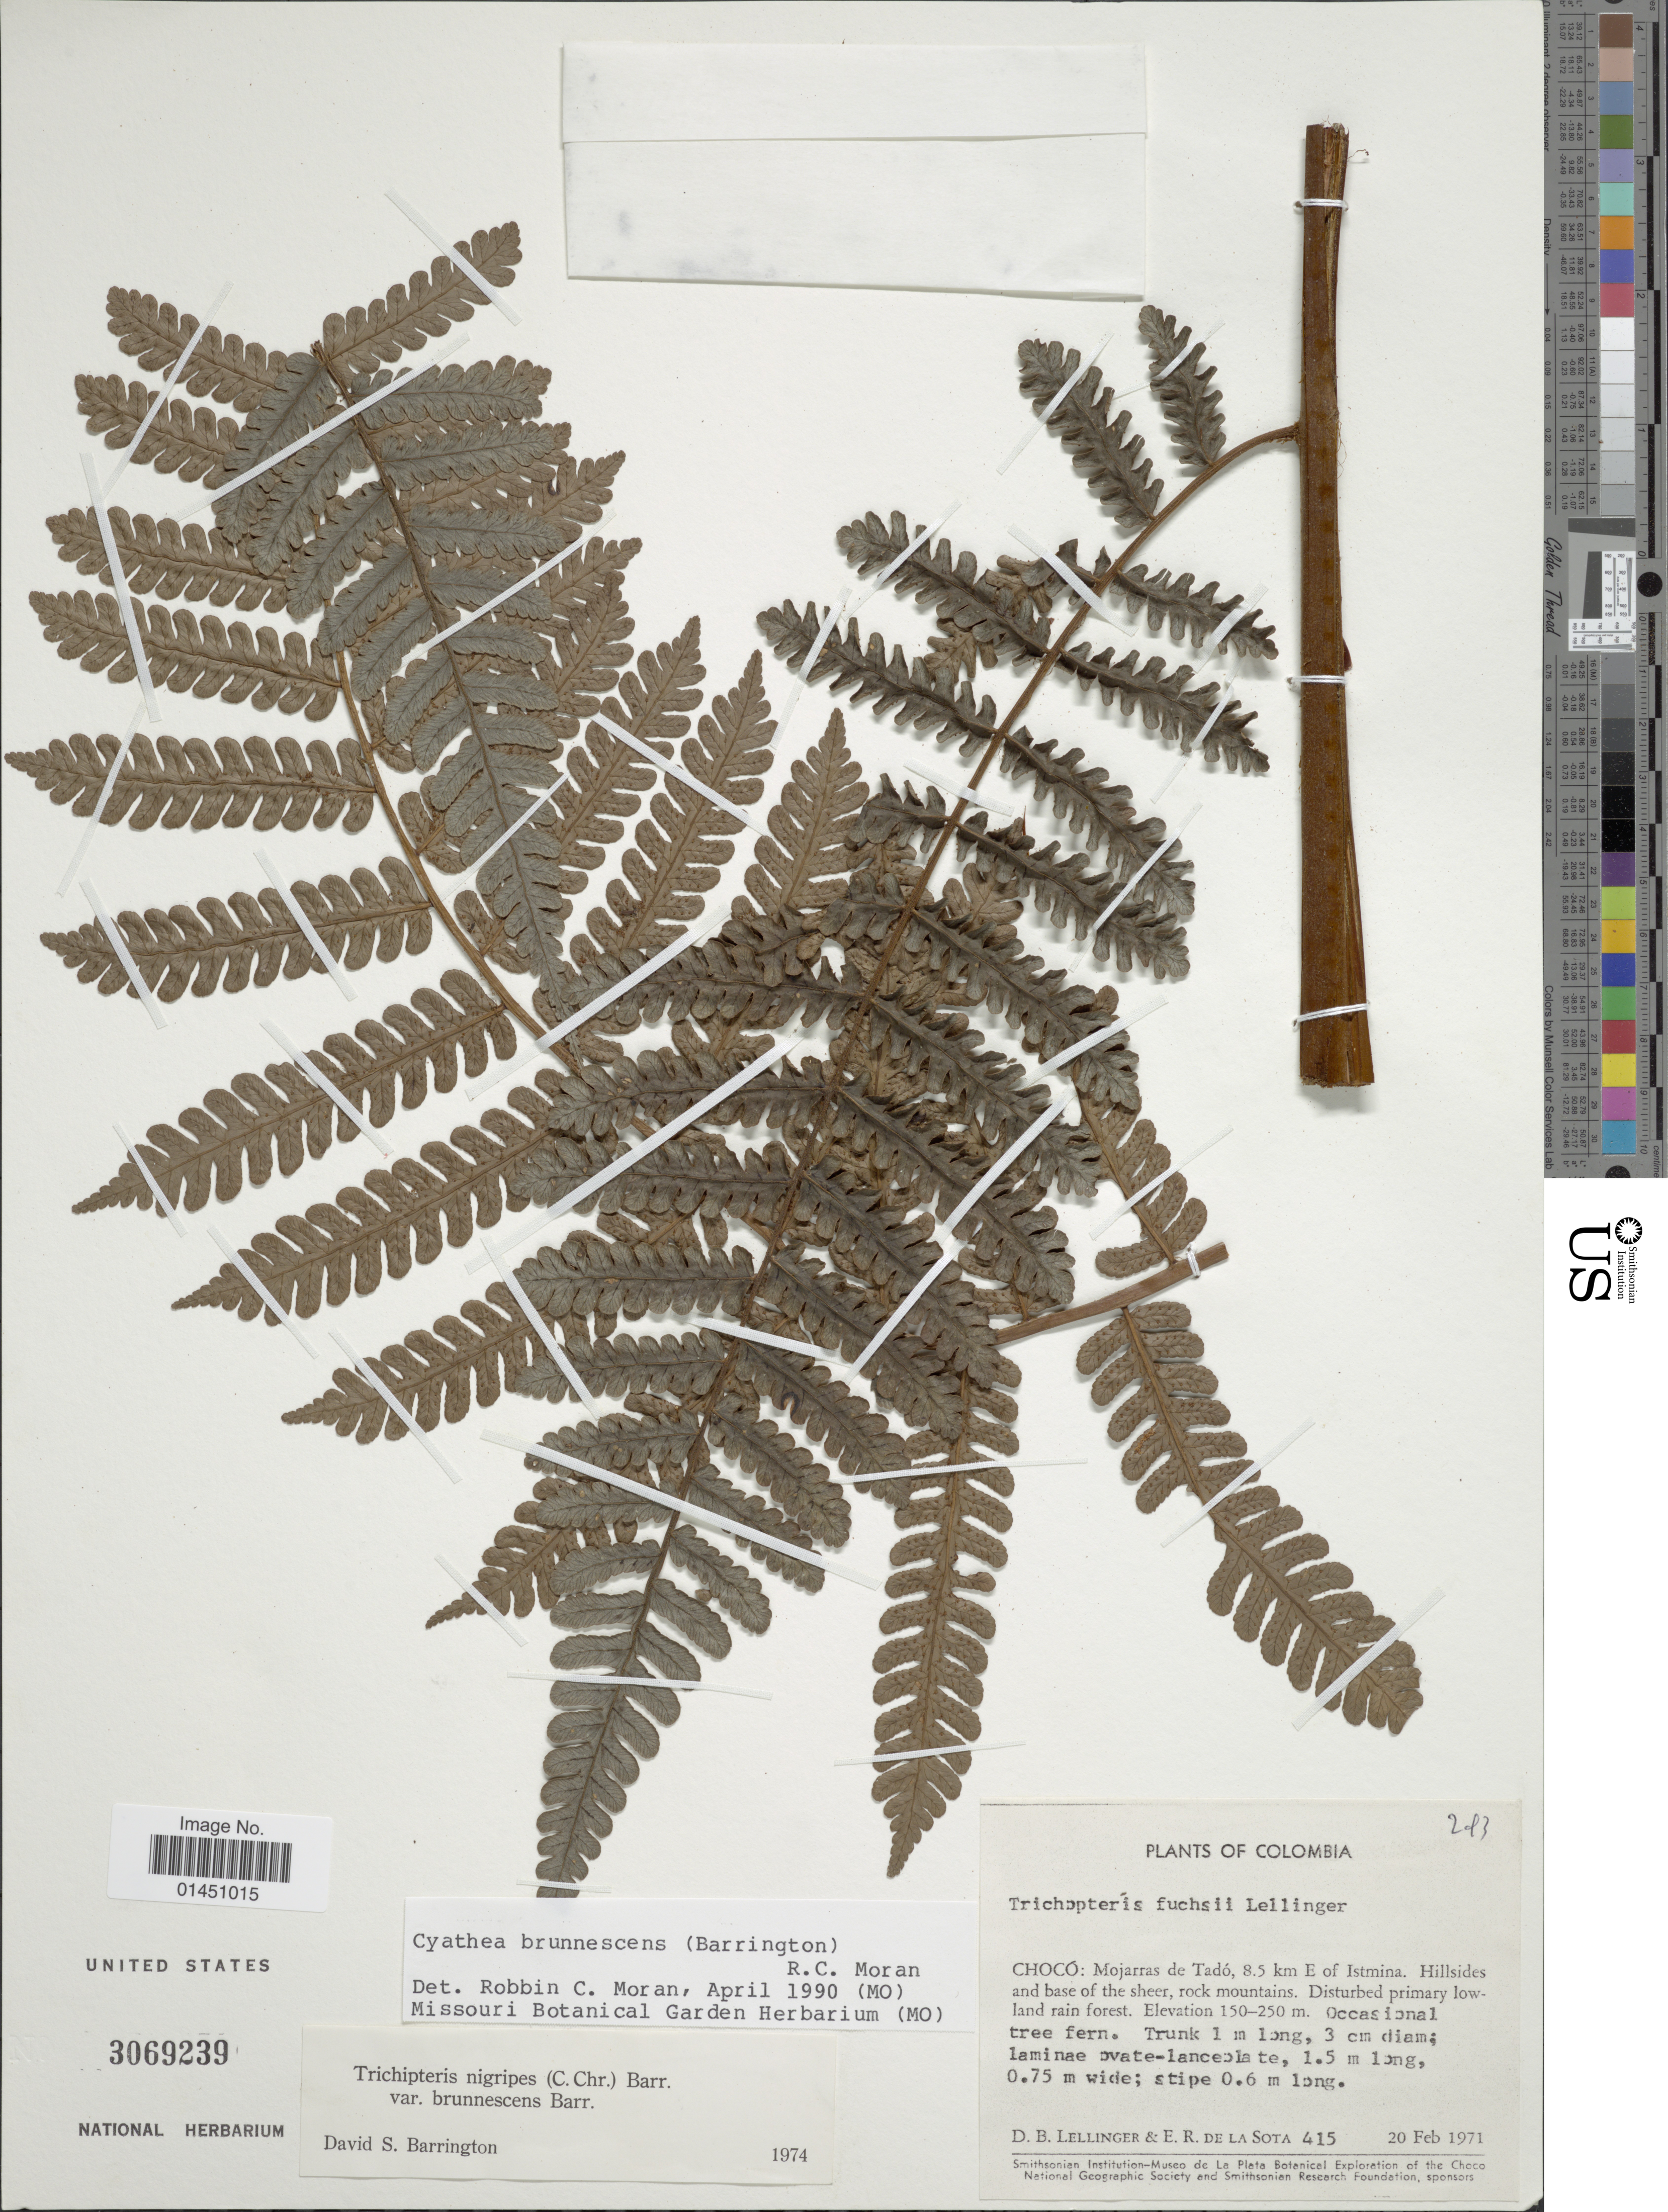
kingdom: Plantae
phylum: Tracheophyta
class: Polypodiopsida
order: Cyatheales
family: Cyatheaceae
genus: Cyathea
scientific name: Cyathea brunnescens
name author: (Barrington) R.C. Moran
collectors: D. B. Lellinger & E. R. de la Sota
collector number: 415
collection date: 1971-02-20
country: Colombia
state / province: Chocó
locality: Mojarras de Tado, 8.5 km W of Istmina.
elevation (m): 150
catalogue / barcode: US 3069239